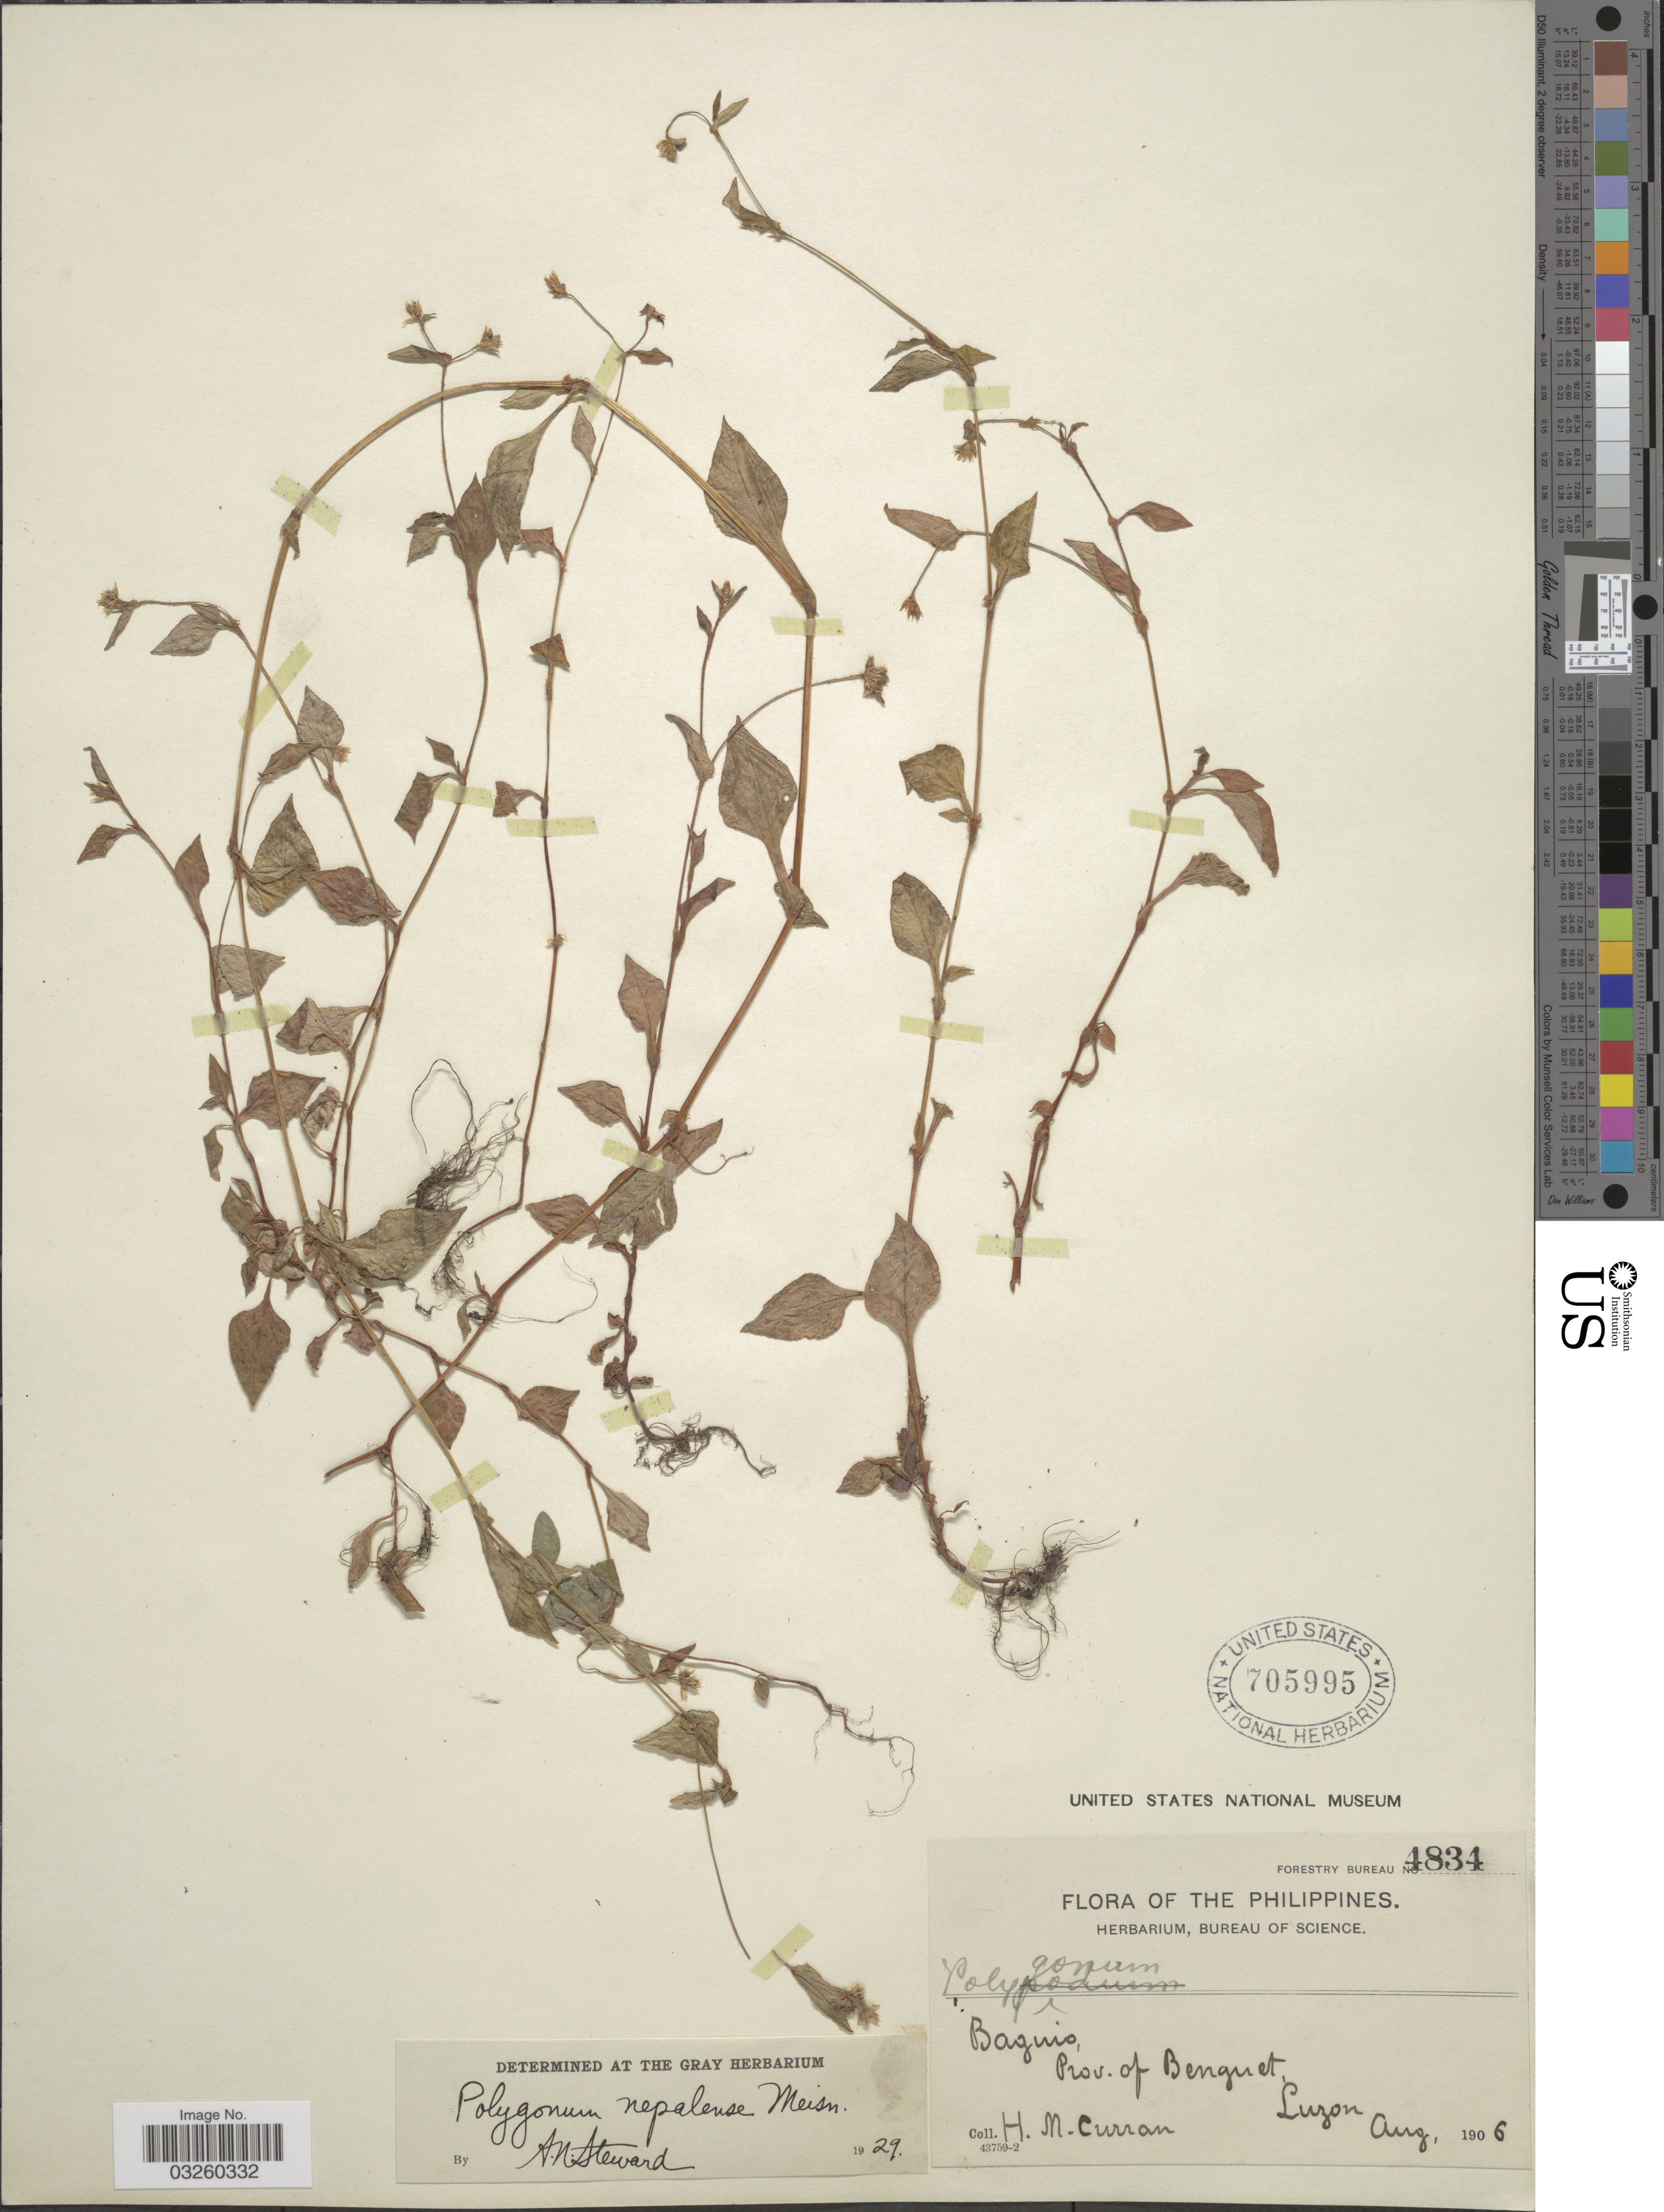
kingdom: Plantae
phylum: Tracheophyta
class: Magnoliopsida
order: Caryophyllales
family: Polygonaceae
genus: Polygonum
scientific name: Polygonum nepalense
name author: Meisn.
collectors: H. M. Curran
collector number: Forestry Bureau 4834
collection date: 1906-08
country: Philippines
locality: Baguio, Prov. of Benguet, Luzon.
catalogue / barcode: US 705995